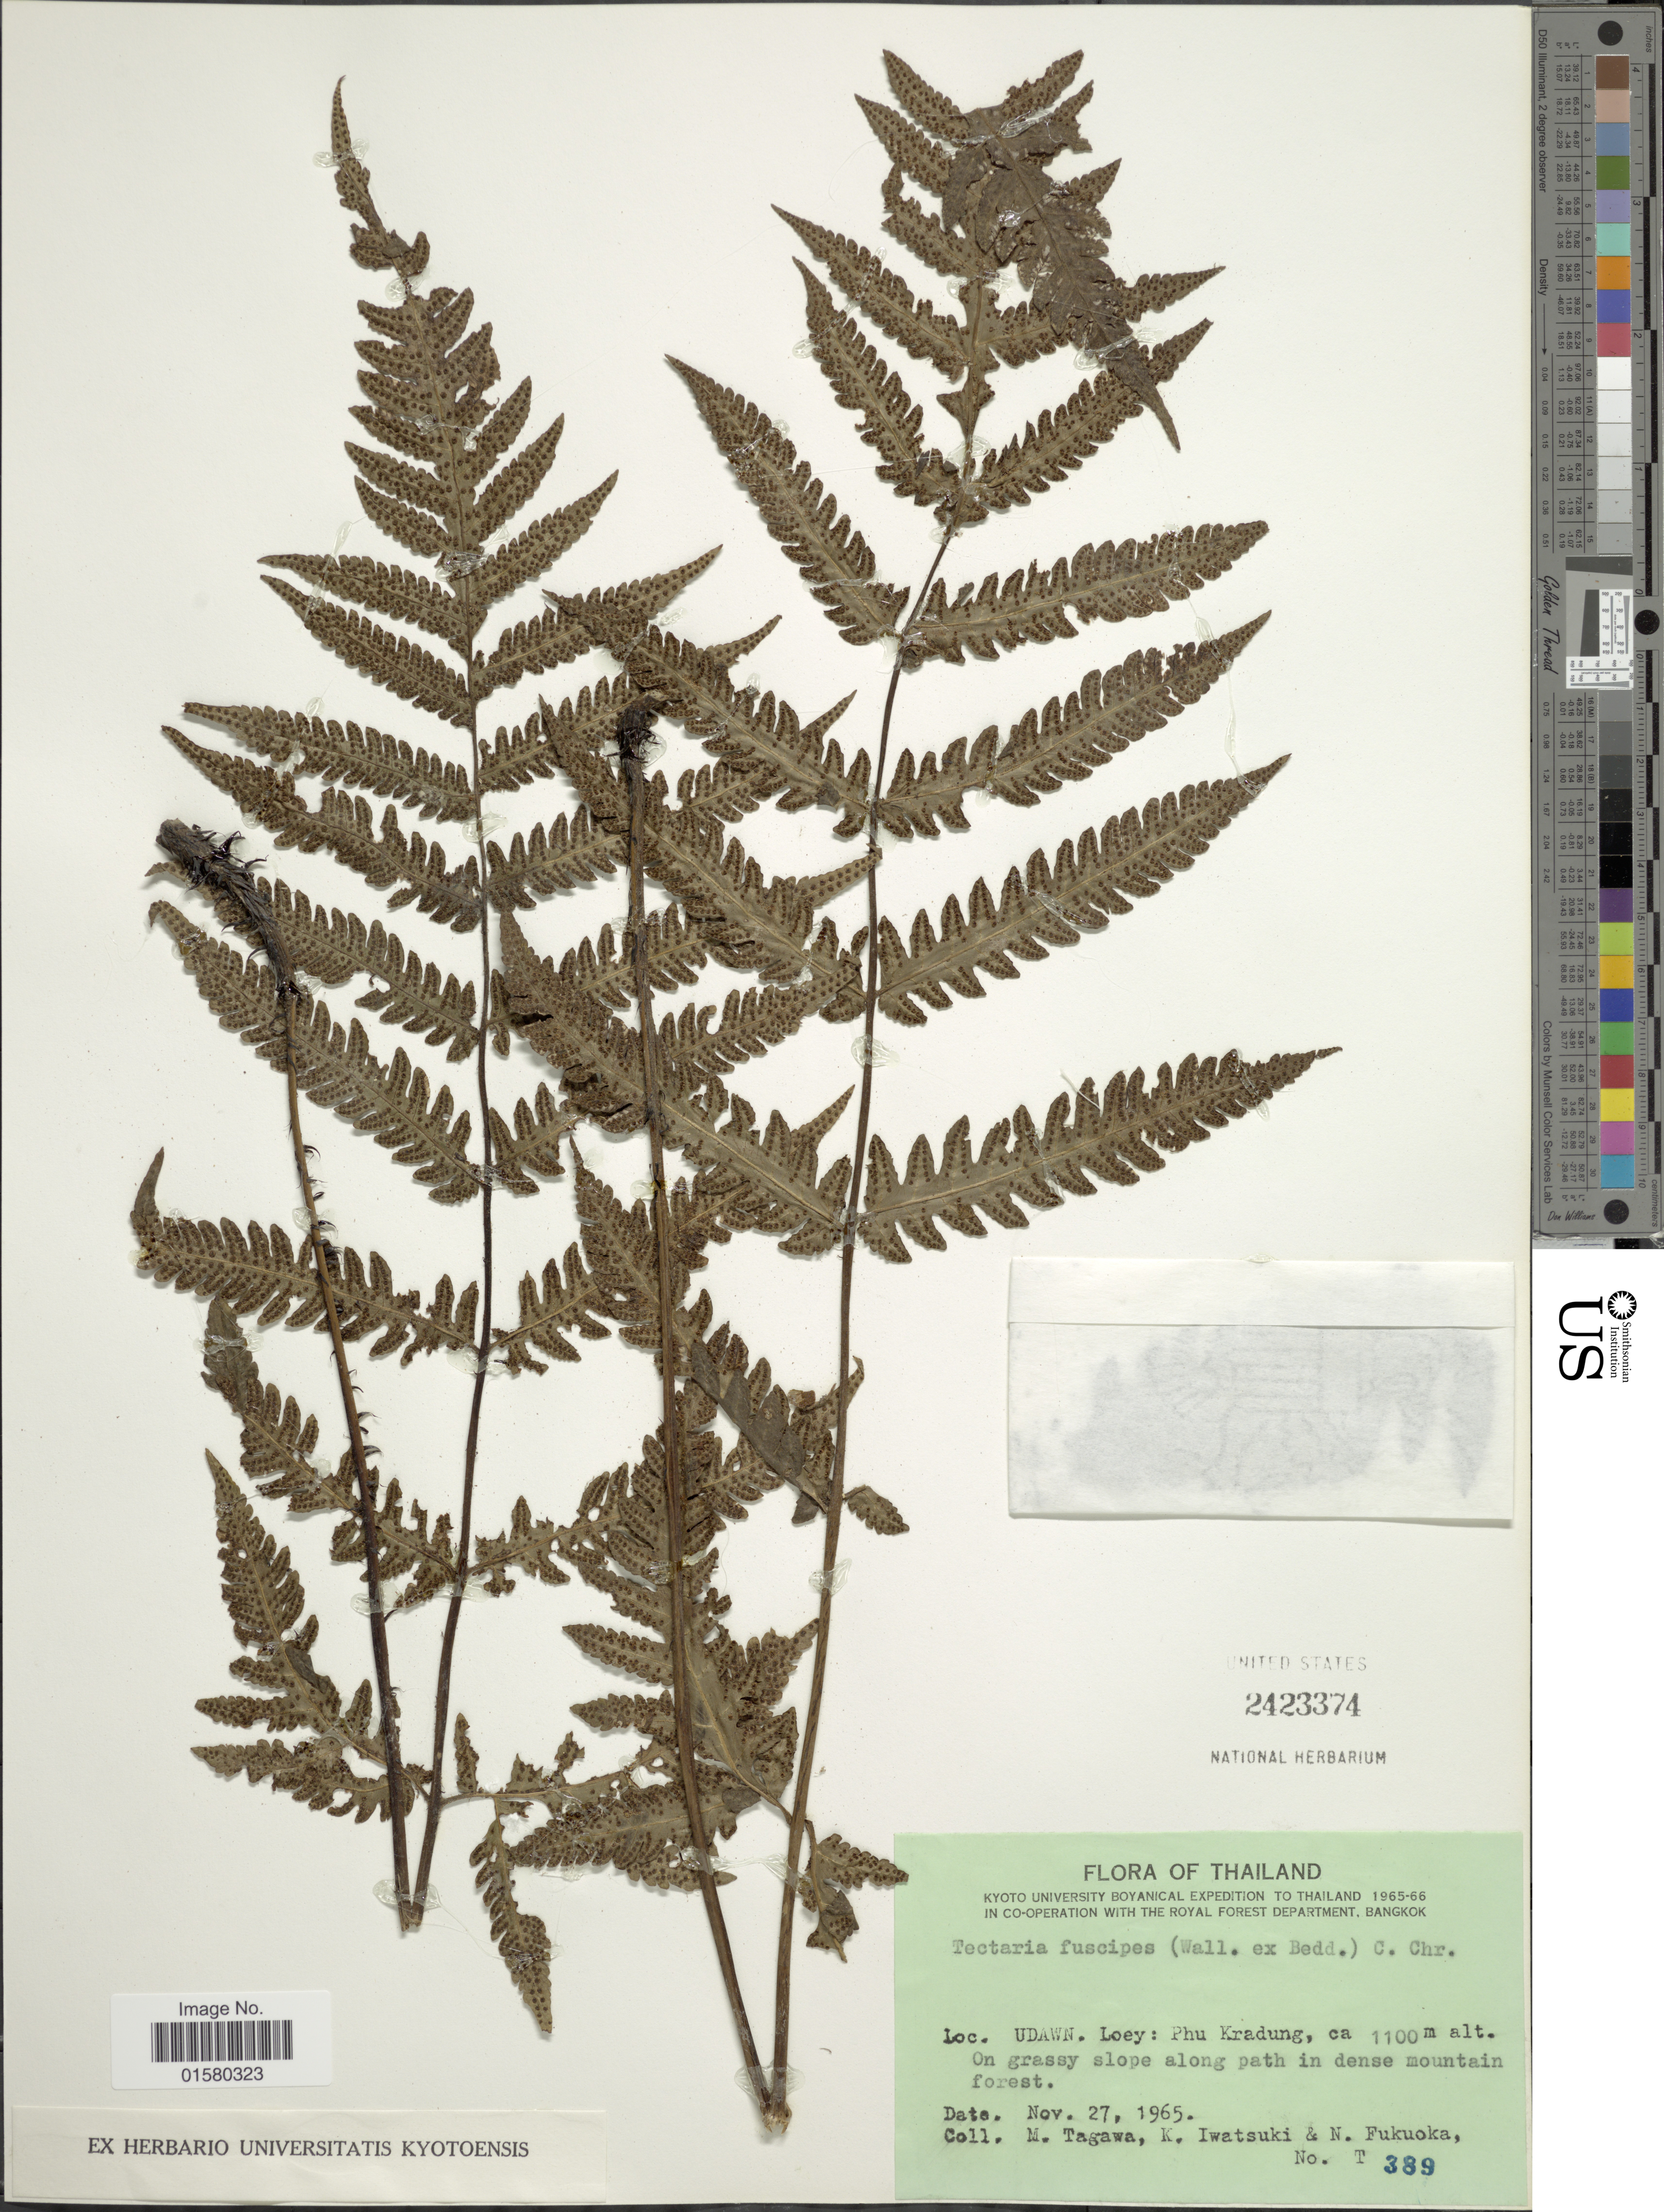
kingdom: Plantae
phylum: Tracheophyta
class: Polypodiopsida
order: Polypodiales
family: Tectariaceae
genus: Tectaria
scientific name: Tectaria paradoxa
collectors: M. Tagawa, K. Iwatsuki & N. Fukuoka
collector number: T389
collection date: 1965-11-27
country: Thailand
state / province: Loei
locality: Udawn, Loei: Phu Kradung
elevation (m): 1100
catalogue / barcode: US 2423374